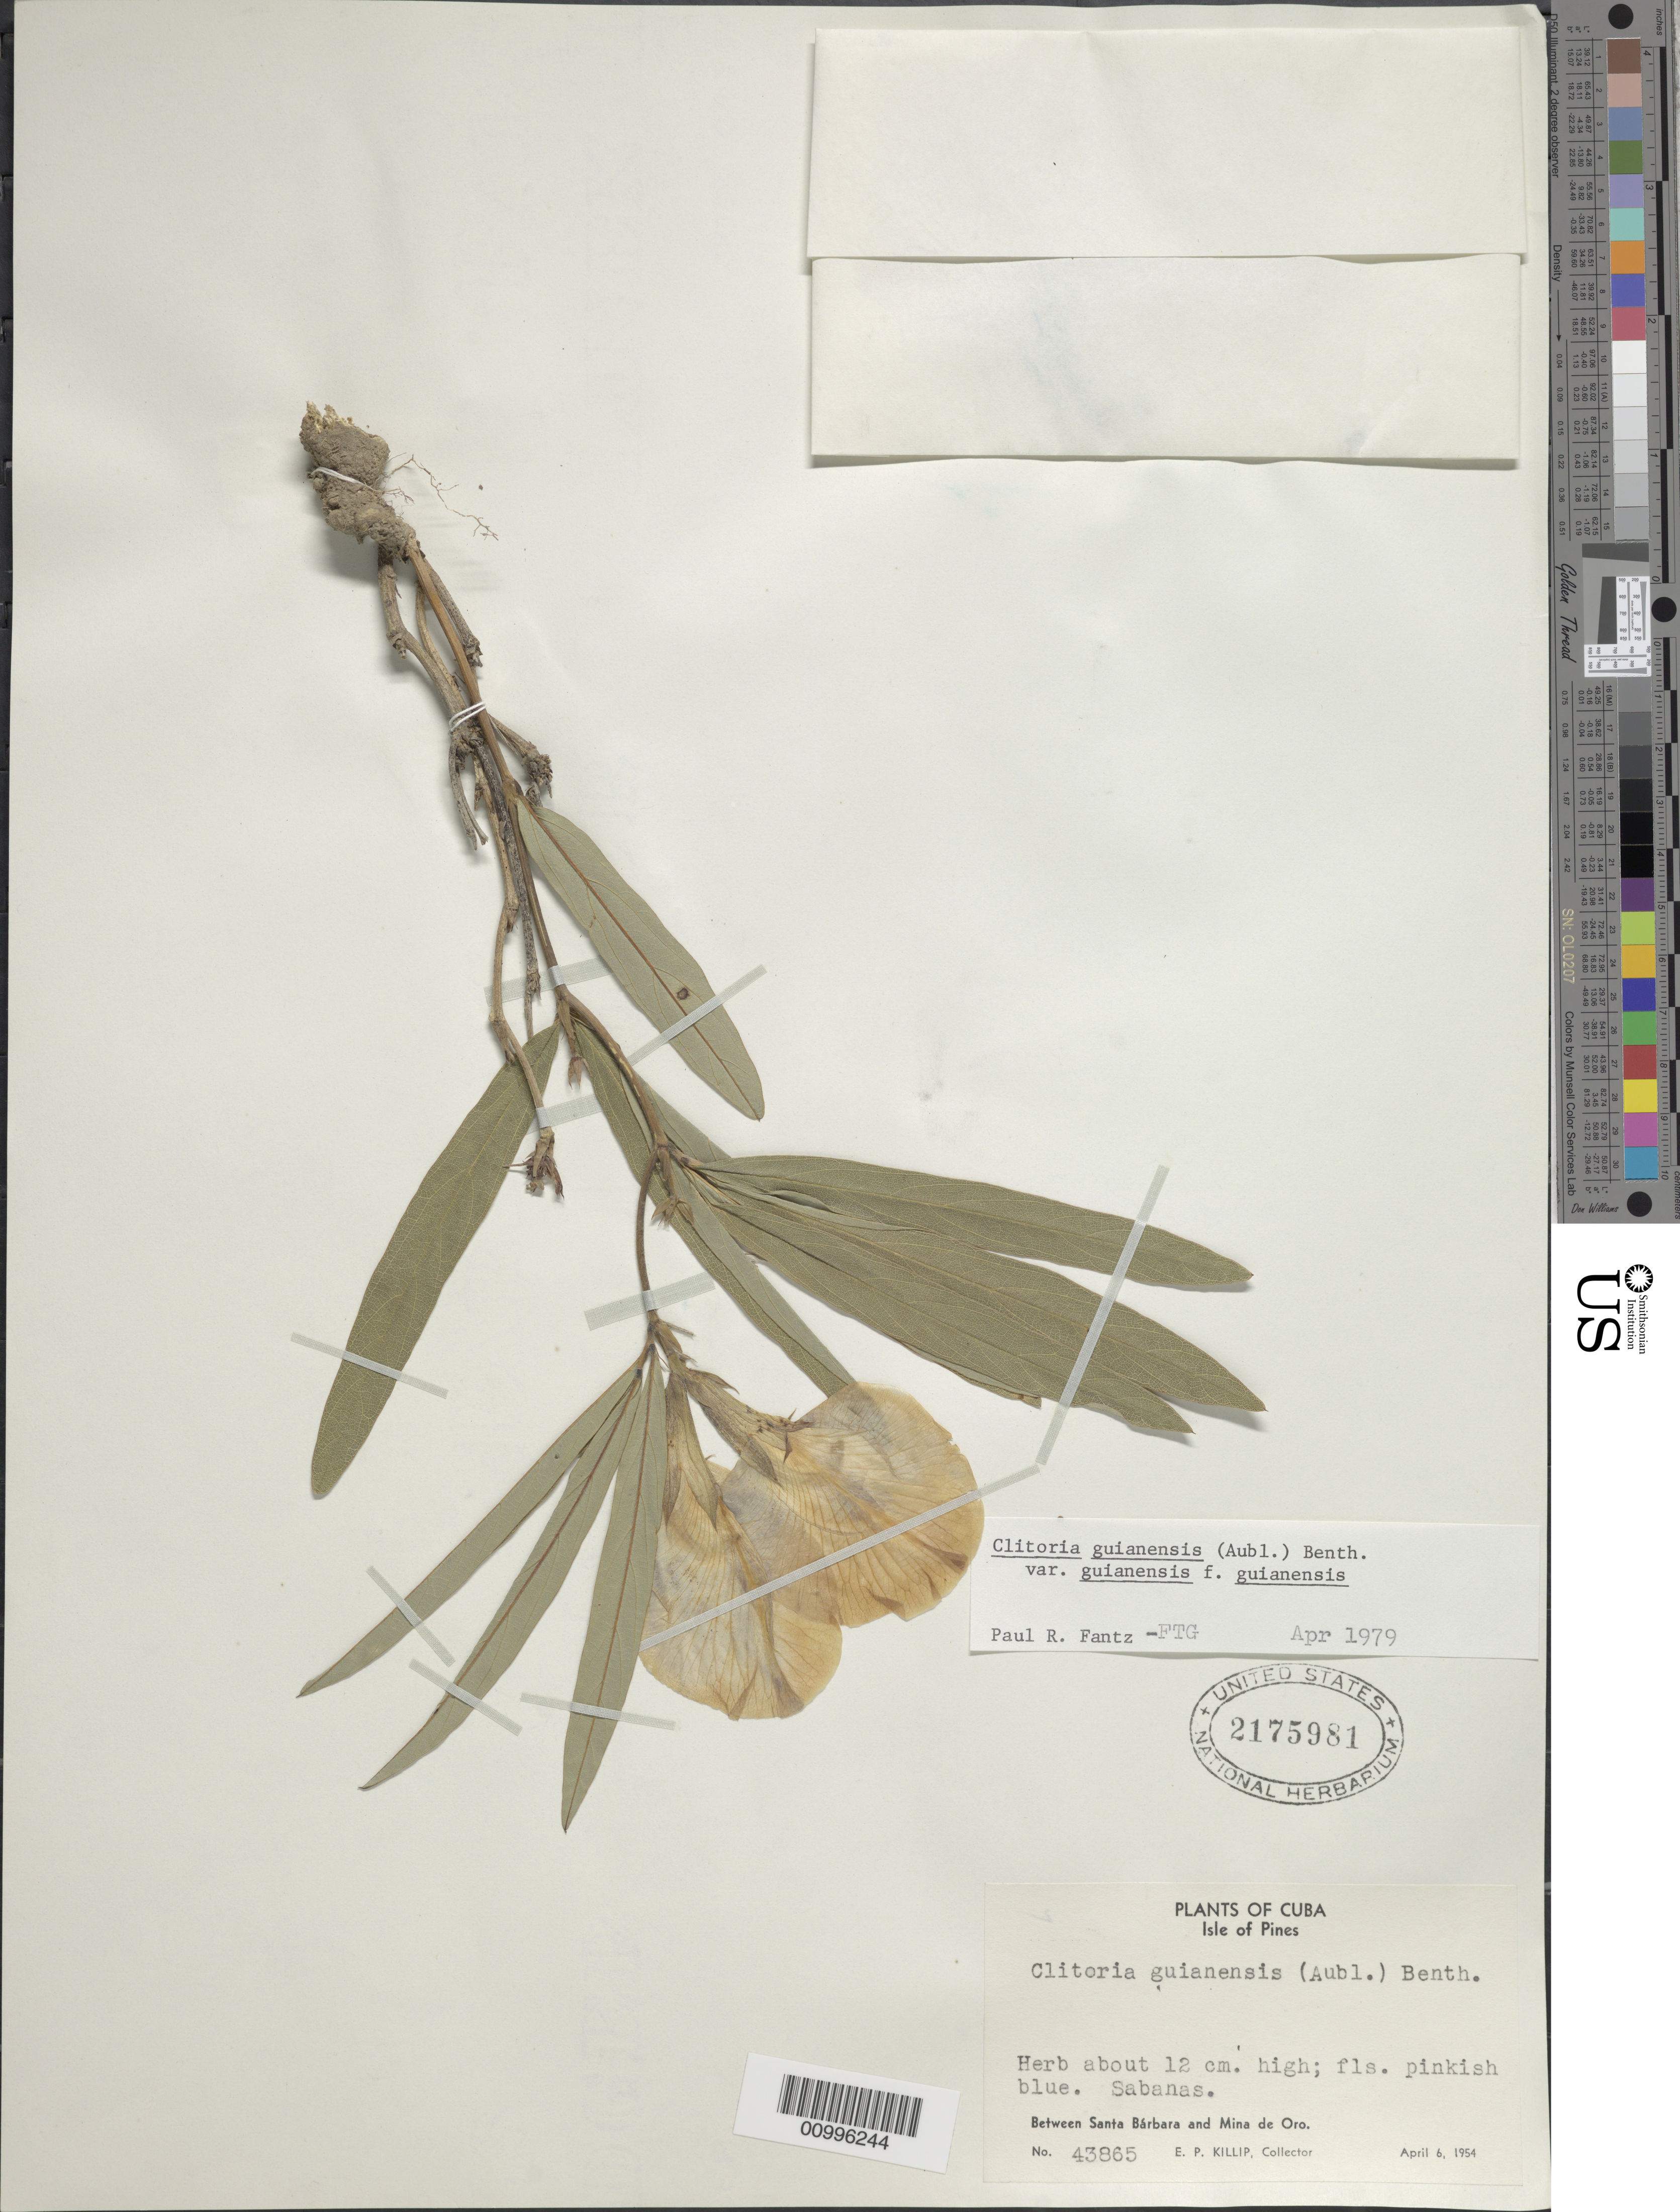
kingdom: Plantae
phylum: Tracheophyta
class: Magnoliopsida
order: Fabales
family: Fabaceae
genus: Clitoria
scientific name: Clitoria guianensis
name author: (Aubl.) Benth.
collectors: E. P. Killip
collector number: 43865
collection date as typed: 06 Mar 1954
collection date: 1954-03-06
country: Cuba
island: Isla de la Juventud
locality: Isle of Pines, between Santa Barbra and Mina de Oro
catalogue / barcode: US 2175981